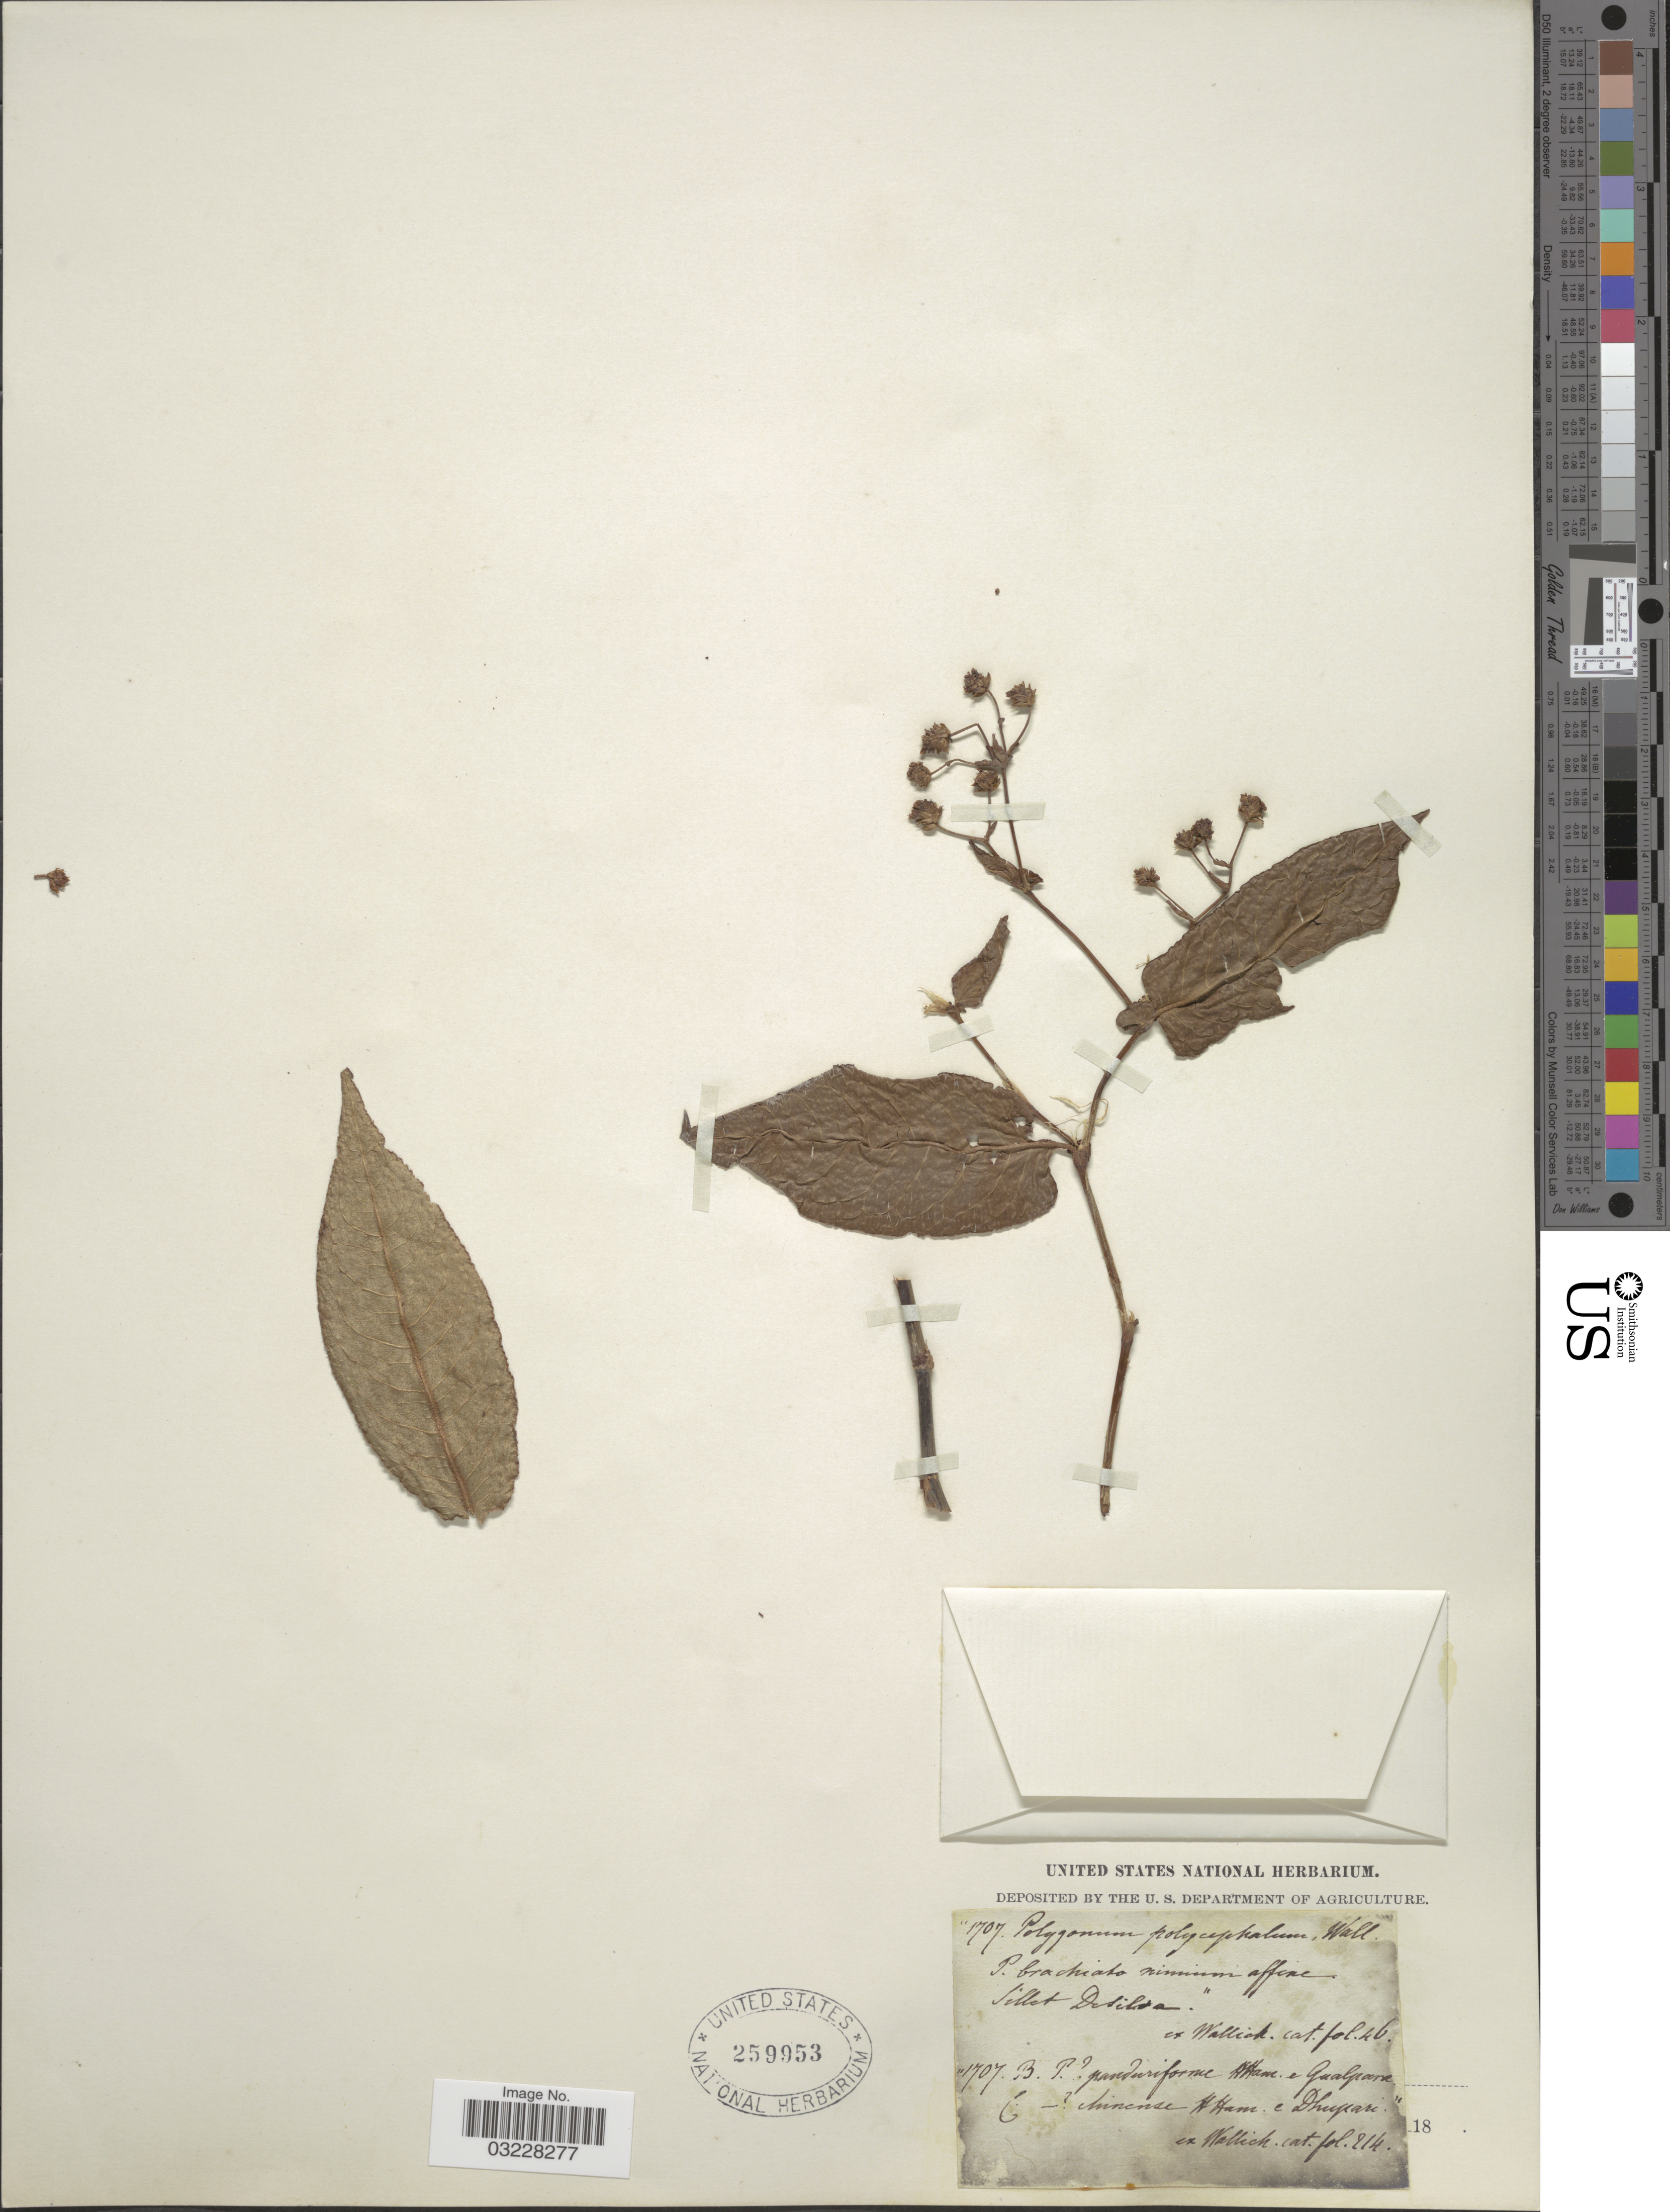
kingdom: Plantae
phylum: Tracheophyta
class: Magnoliopsida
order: Caryophyllales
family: Polygonaceae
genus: Polygonum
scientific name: Polygonum chinense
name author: L.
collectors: ex herb. United States National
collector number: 1707?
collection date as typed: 18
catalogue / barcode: US 259953